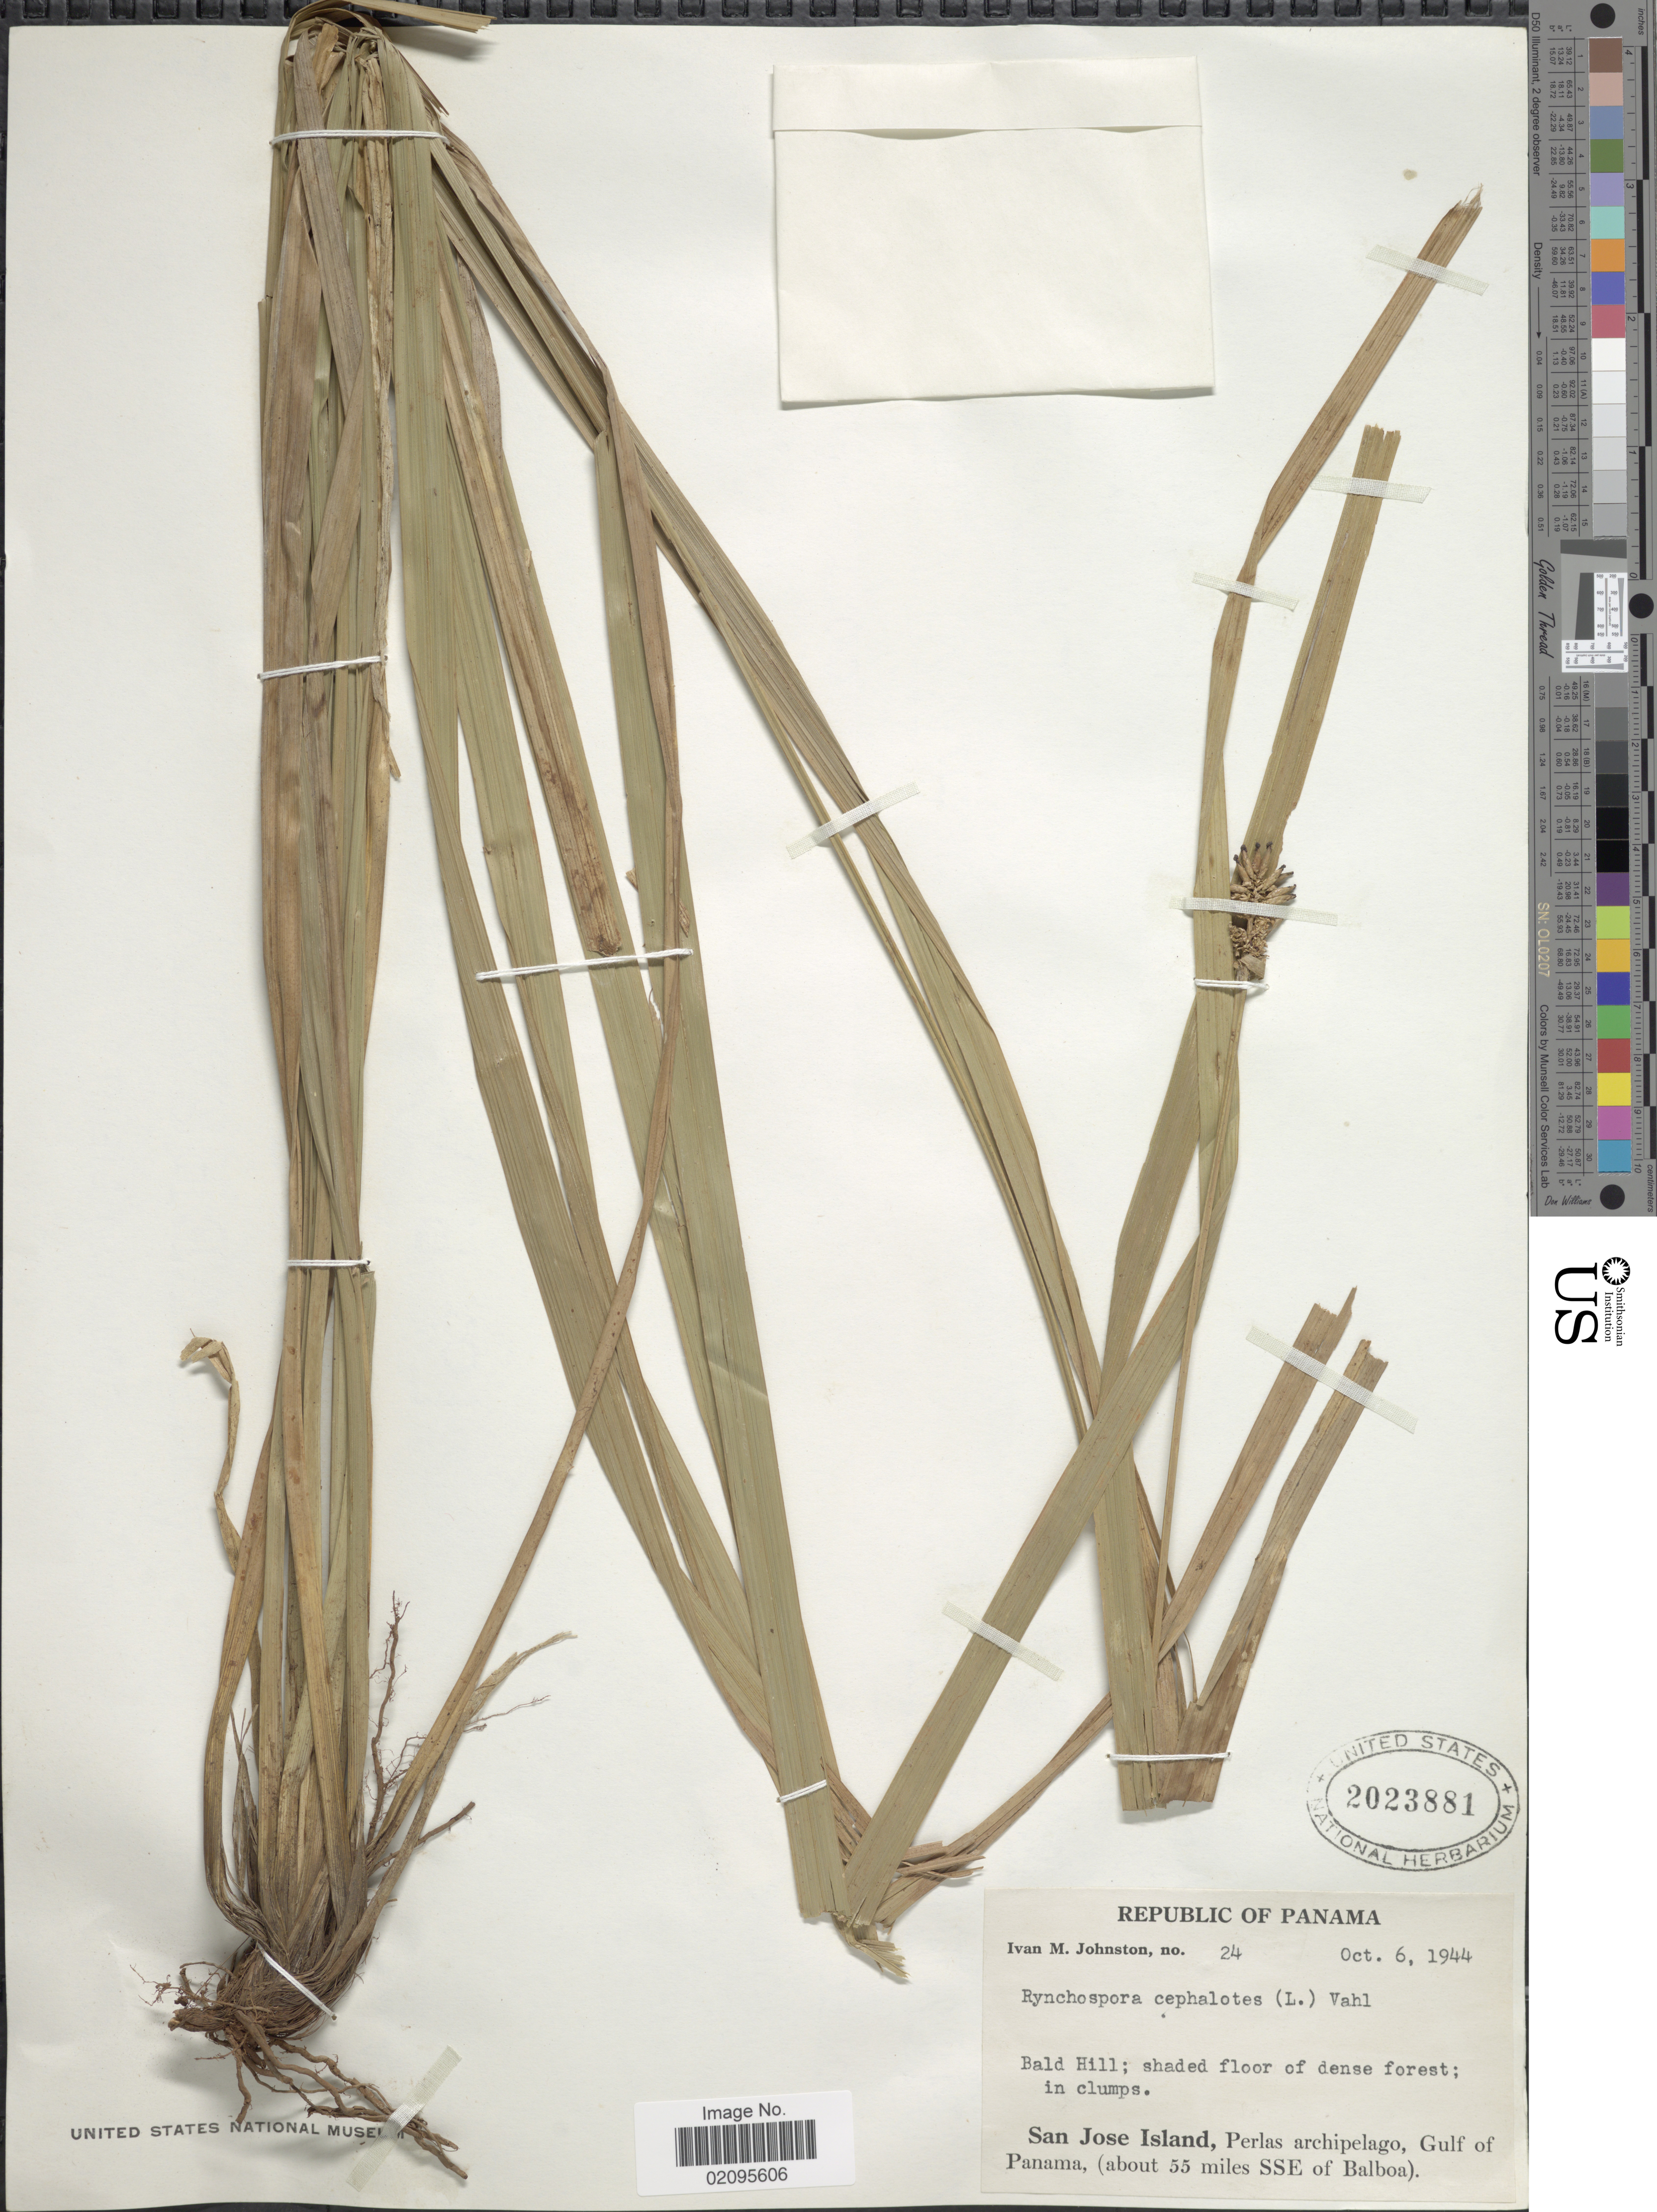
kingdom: Plantae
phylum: Tracheophyta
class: Liliopsida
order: Poales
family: Cyperaceae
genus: Rhynchospora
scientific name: Rhynchospora cephalotes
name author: (L.) Vahl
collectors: I.M. Johnston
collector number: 24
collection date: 1944-10-06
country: Panama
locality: Bald Hill, San Jose Island, Perlas archipelago, Gulf of Panama, (about 55 miles SSE of Balboa).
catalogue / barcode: US 2023881